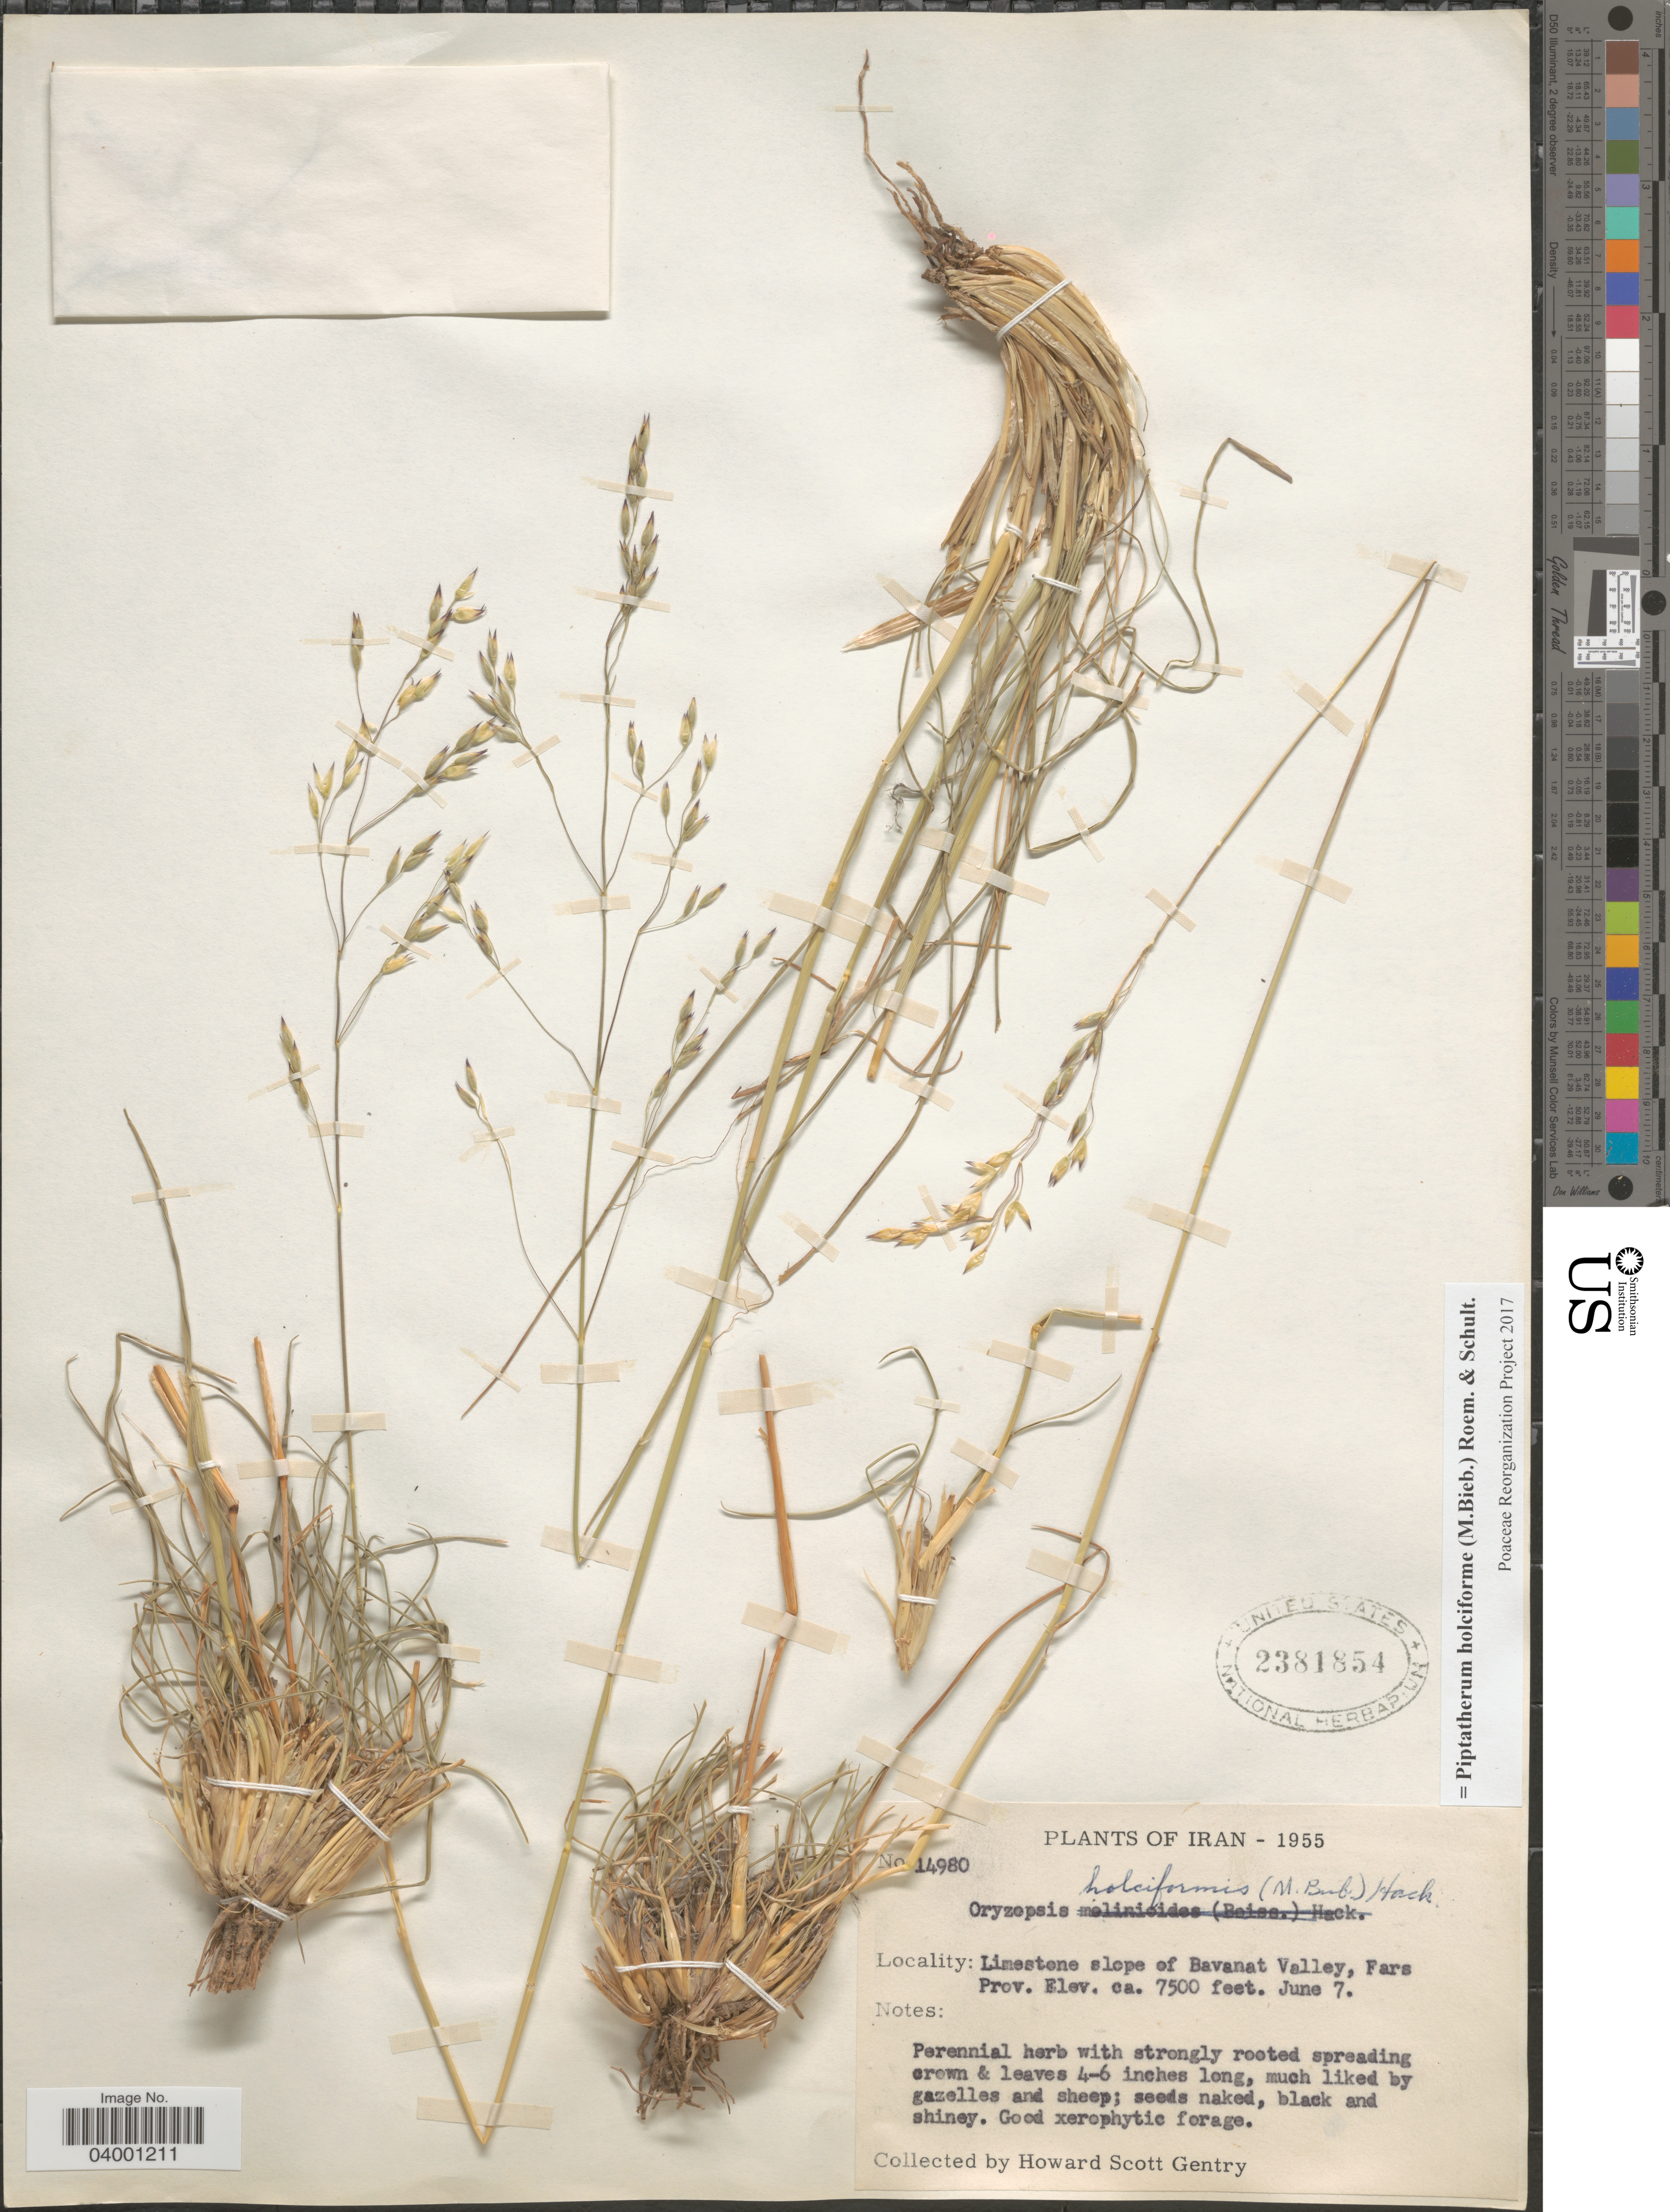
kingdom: Plantae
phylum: Tracheophyta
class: Liliopsida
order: Poales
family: Poaceae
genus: Piptatherum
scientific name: Piptatherum holciforme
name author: (M. Bieb.) Roem. & Schult.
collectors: H. S. Gentry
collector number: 14980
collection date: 1955-06-07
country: Iran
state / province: Fars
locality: Limestone slope of Bavanat Valley.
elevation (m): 2286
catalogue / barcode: US 2381854